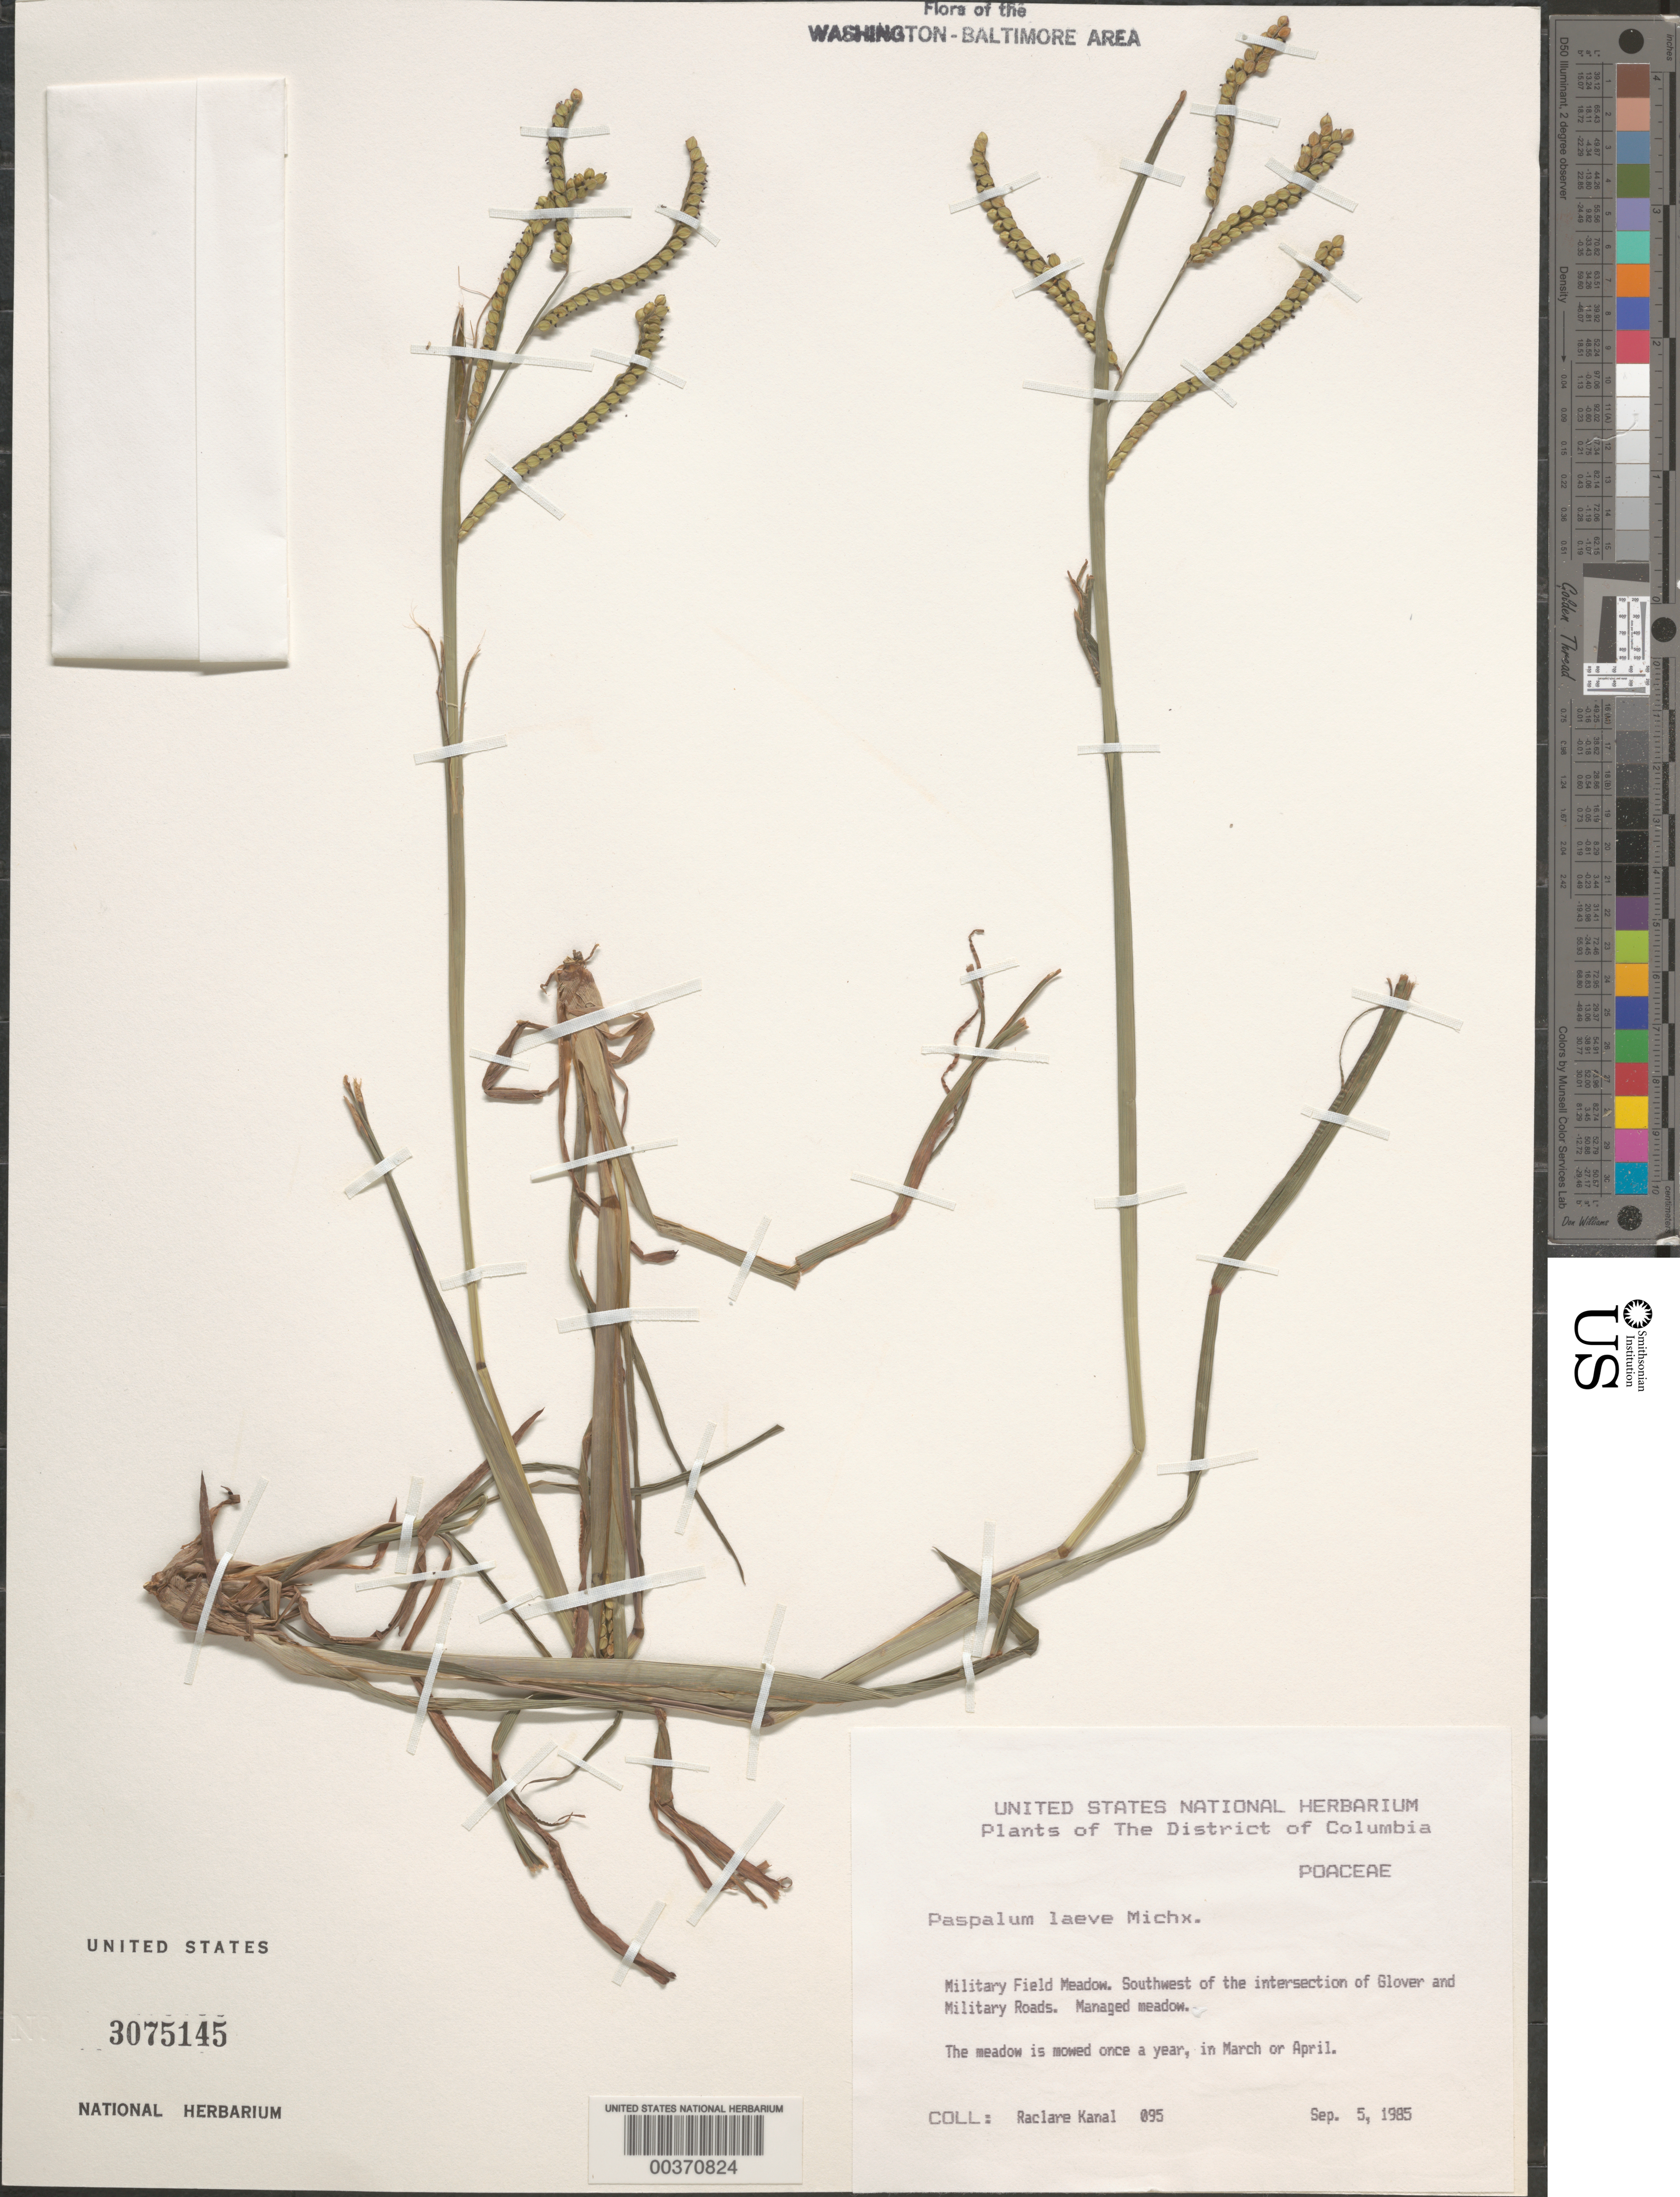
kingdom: Plantae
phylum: Tracheophyta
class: Liliopsida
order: Poales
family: Poaceae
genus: Paspalum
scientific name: Paspalum laeve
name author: Michx.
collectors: R. Kanal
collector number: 095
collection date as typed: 05 Sep 1985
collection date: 1985-09-05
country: United States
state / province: District of Columbia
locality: Military Field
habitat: Managed meadow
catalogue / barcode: US 3075145